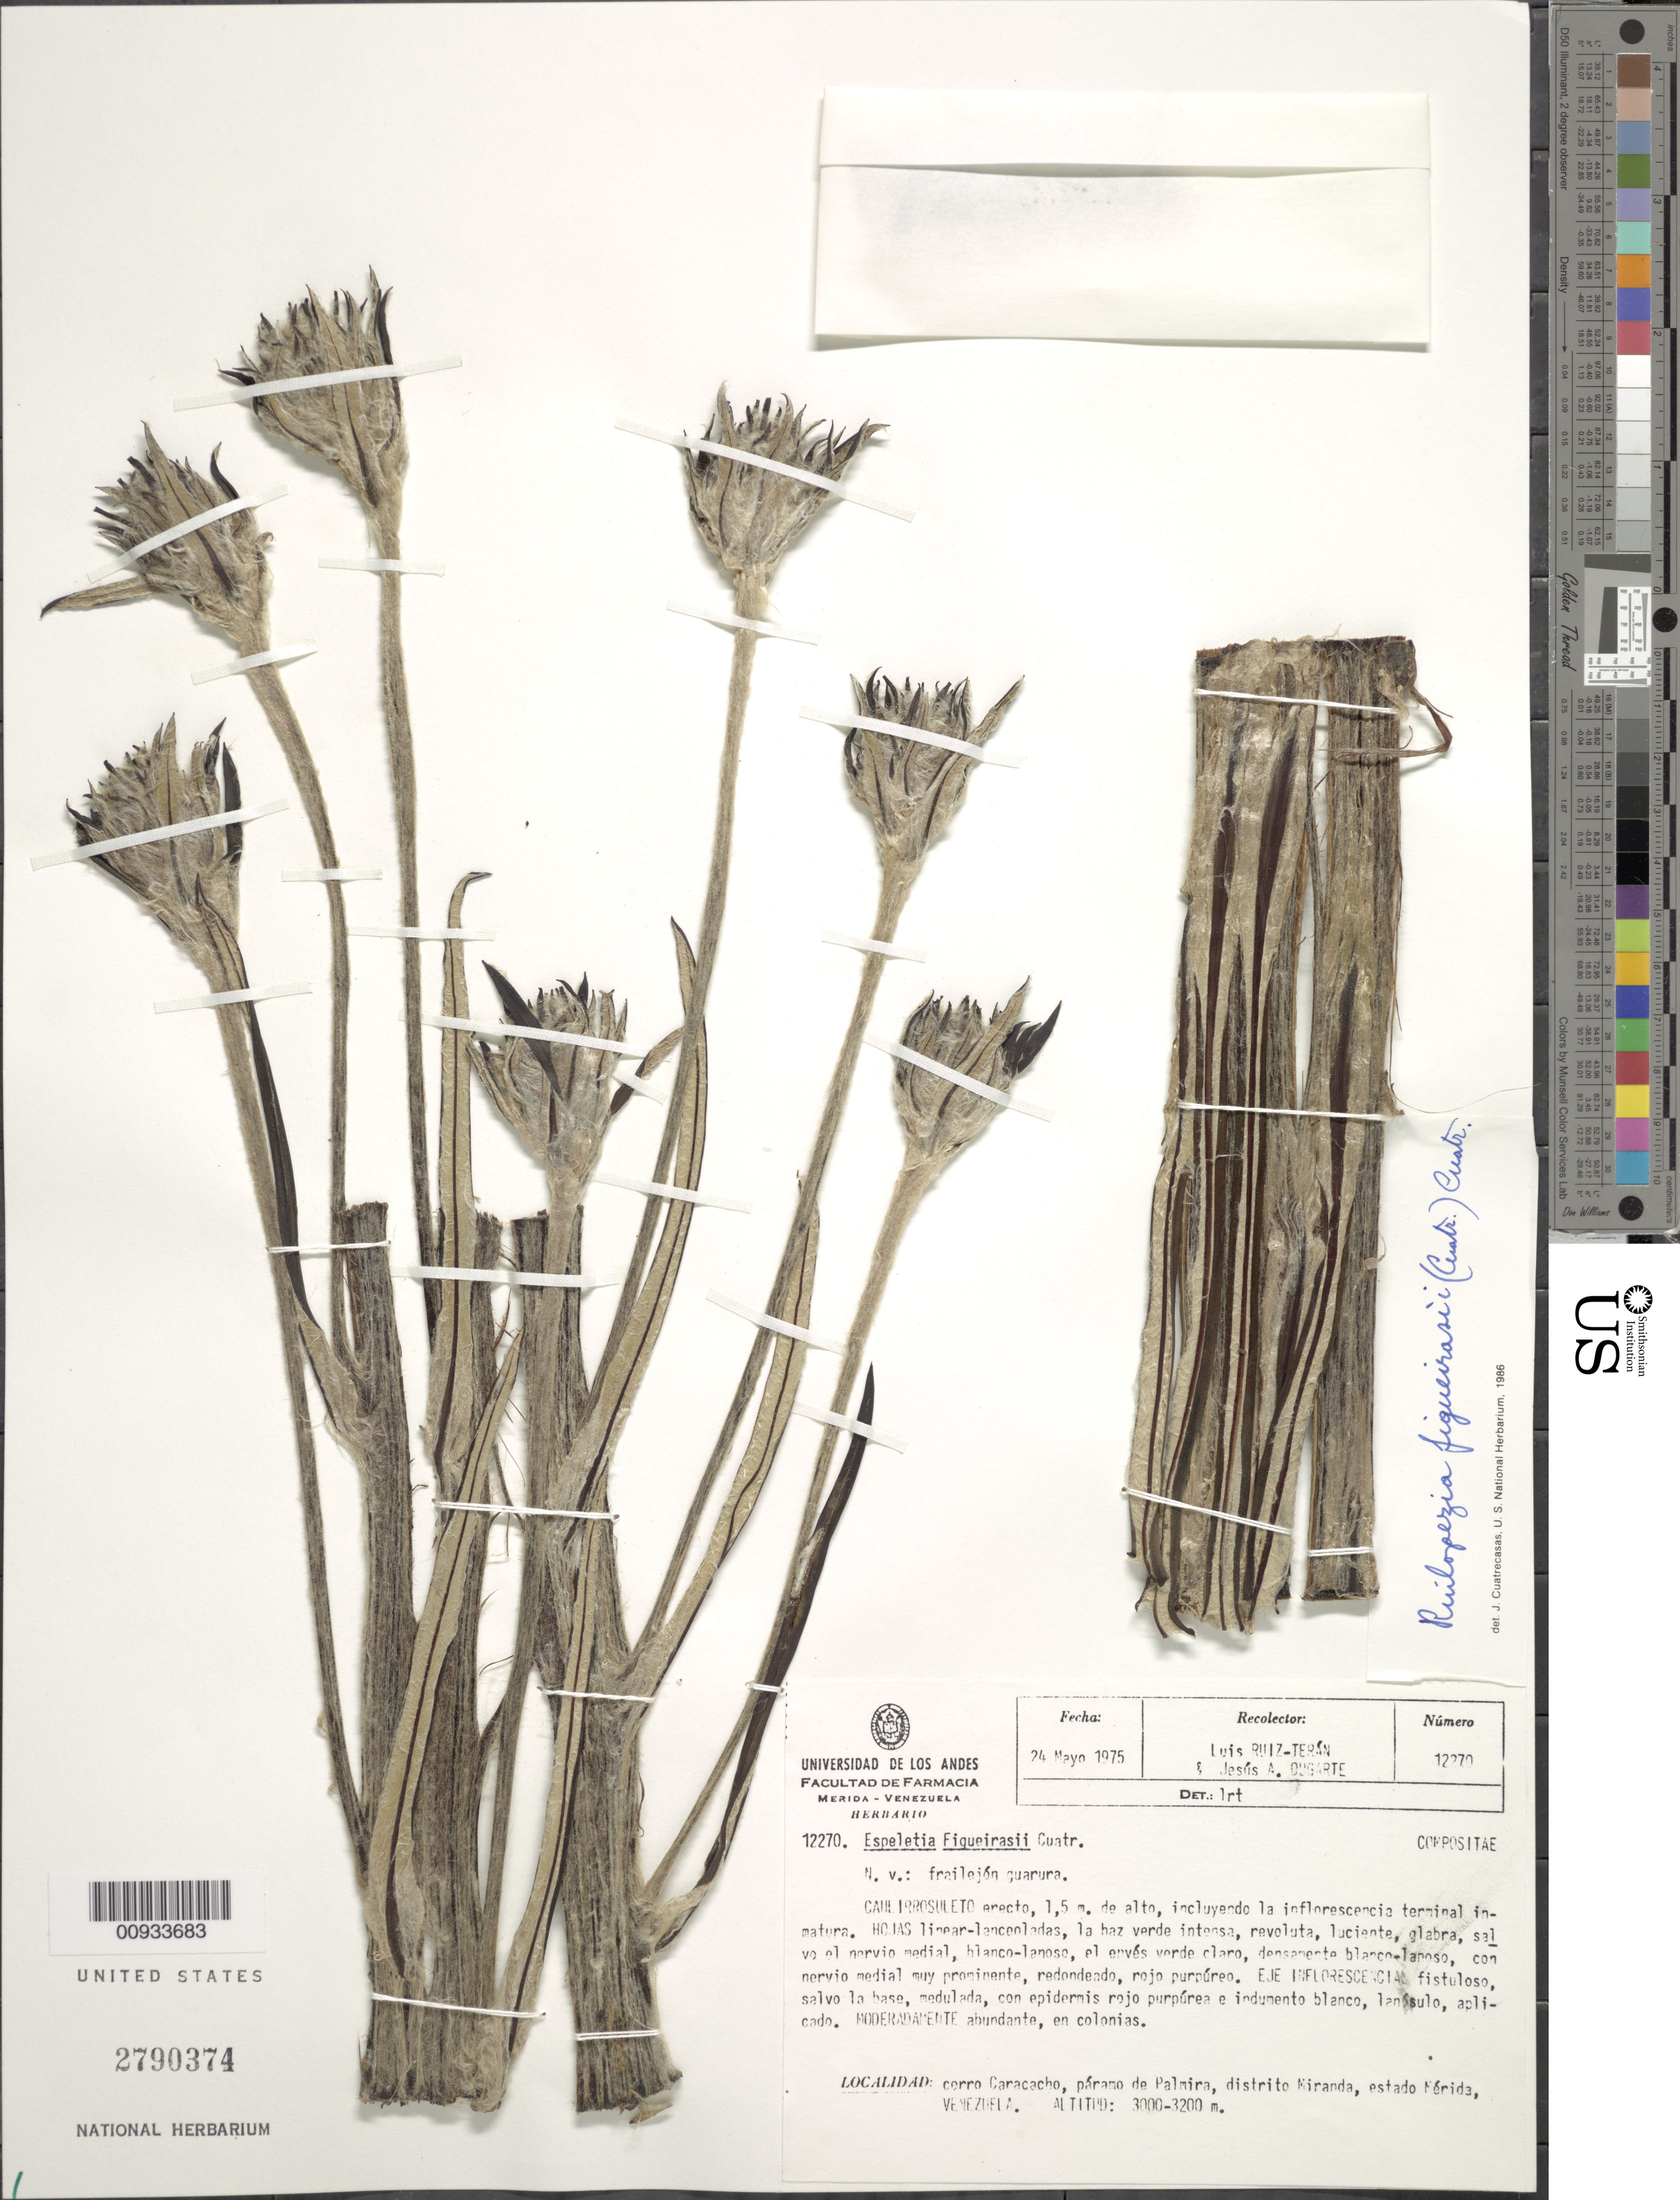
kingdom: Plantae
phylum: Tracheophyta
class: Magnoliopsida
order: Asterales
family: Asteraceae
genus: Ruilopezia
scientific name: Ruilopezia figueirasii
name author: (Cuatrec.) Cuatrec.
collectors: L. E. Ruíz-Terán & J. Dugarte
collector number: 12270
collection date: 1975-05-24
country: Venezuela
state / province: Mérida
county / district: Miranda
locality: Páramo de Palmira. Páramo de Palmira, Cerro Caracacho.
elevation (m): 3000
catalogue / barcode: US 2790374